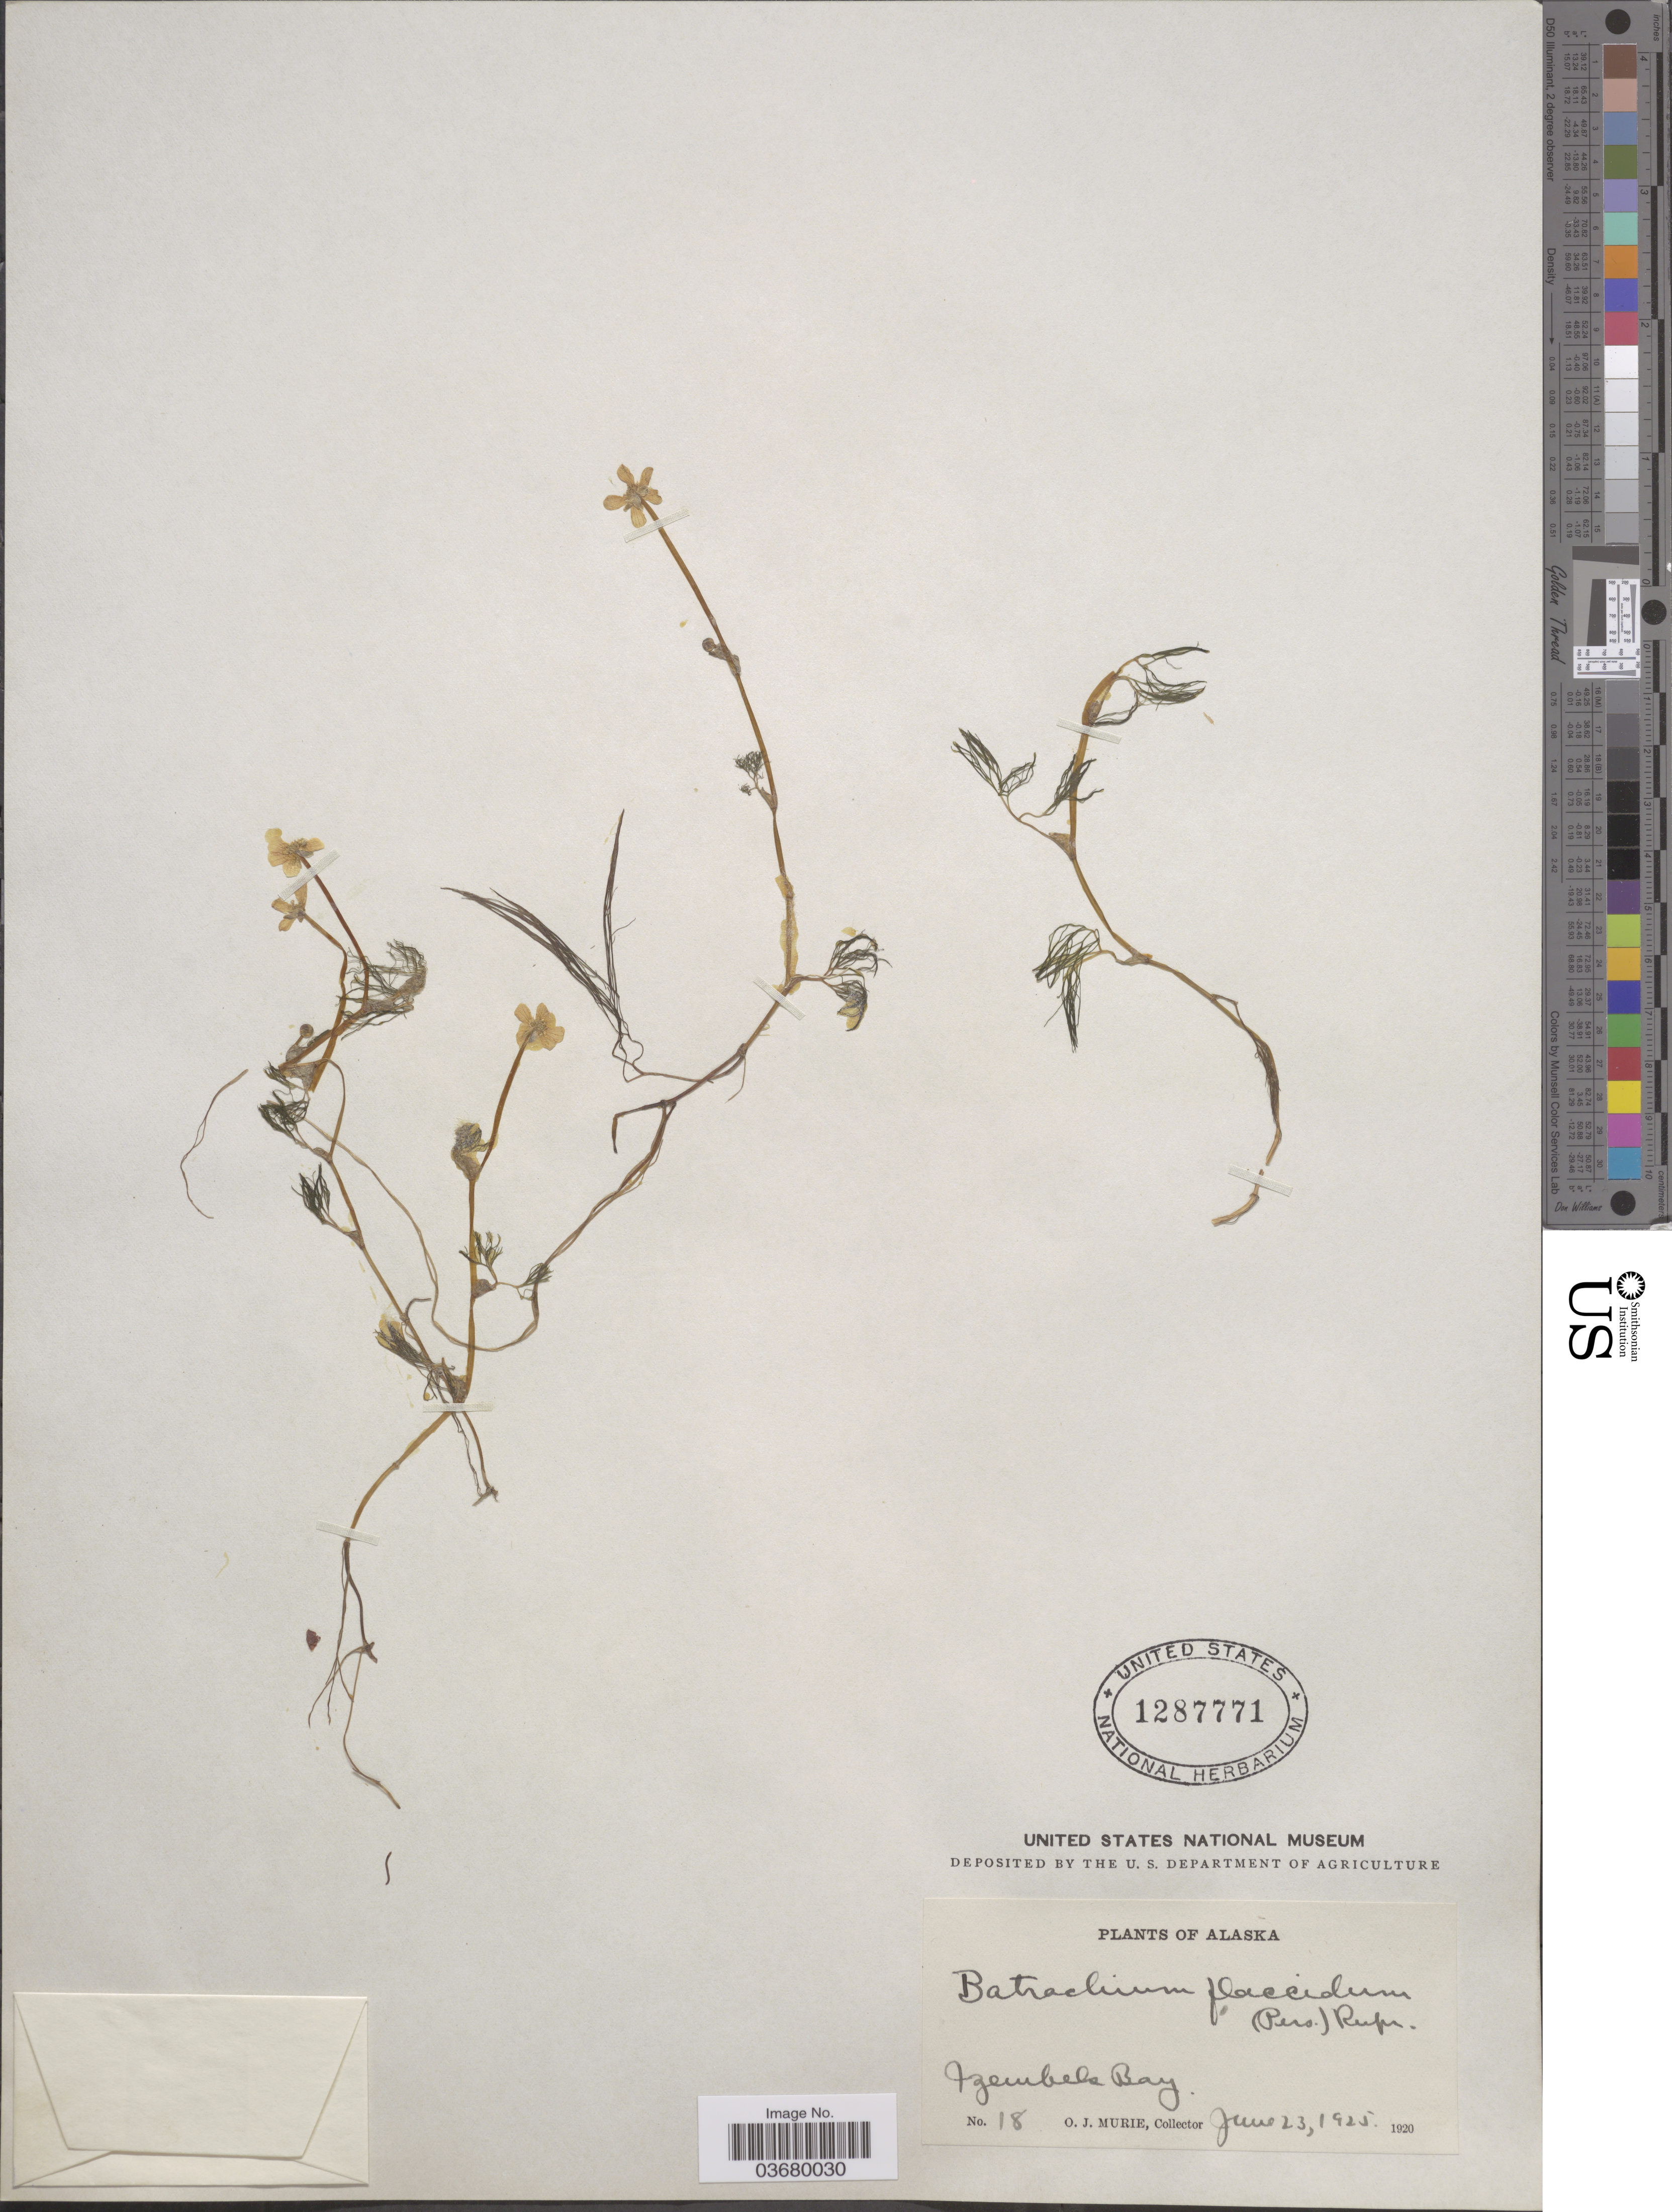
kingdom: Plantae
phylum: Tracheophyta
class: Magnoliopsida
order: Ranunculales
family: Ranunculaceae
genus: Ranunculus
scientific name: Ranunculus trichophyllus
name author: Chaix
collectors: O. Murie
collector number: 18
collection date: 1925-06-23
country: United States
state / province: Alaska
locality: Izembek Bay.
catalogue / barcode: US 1287771